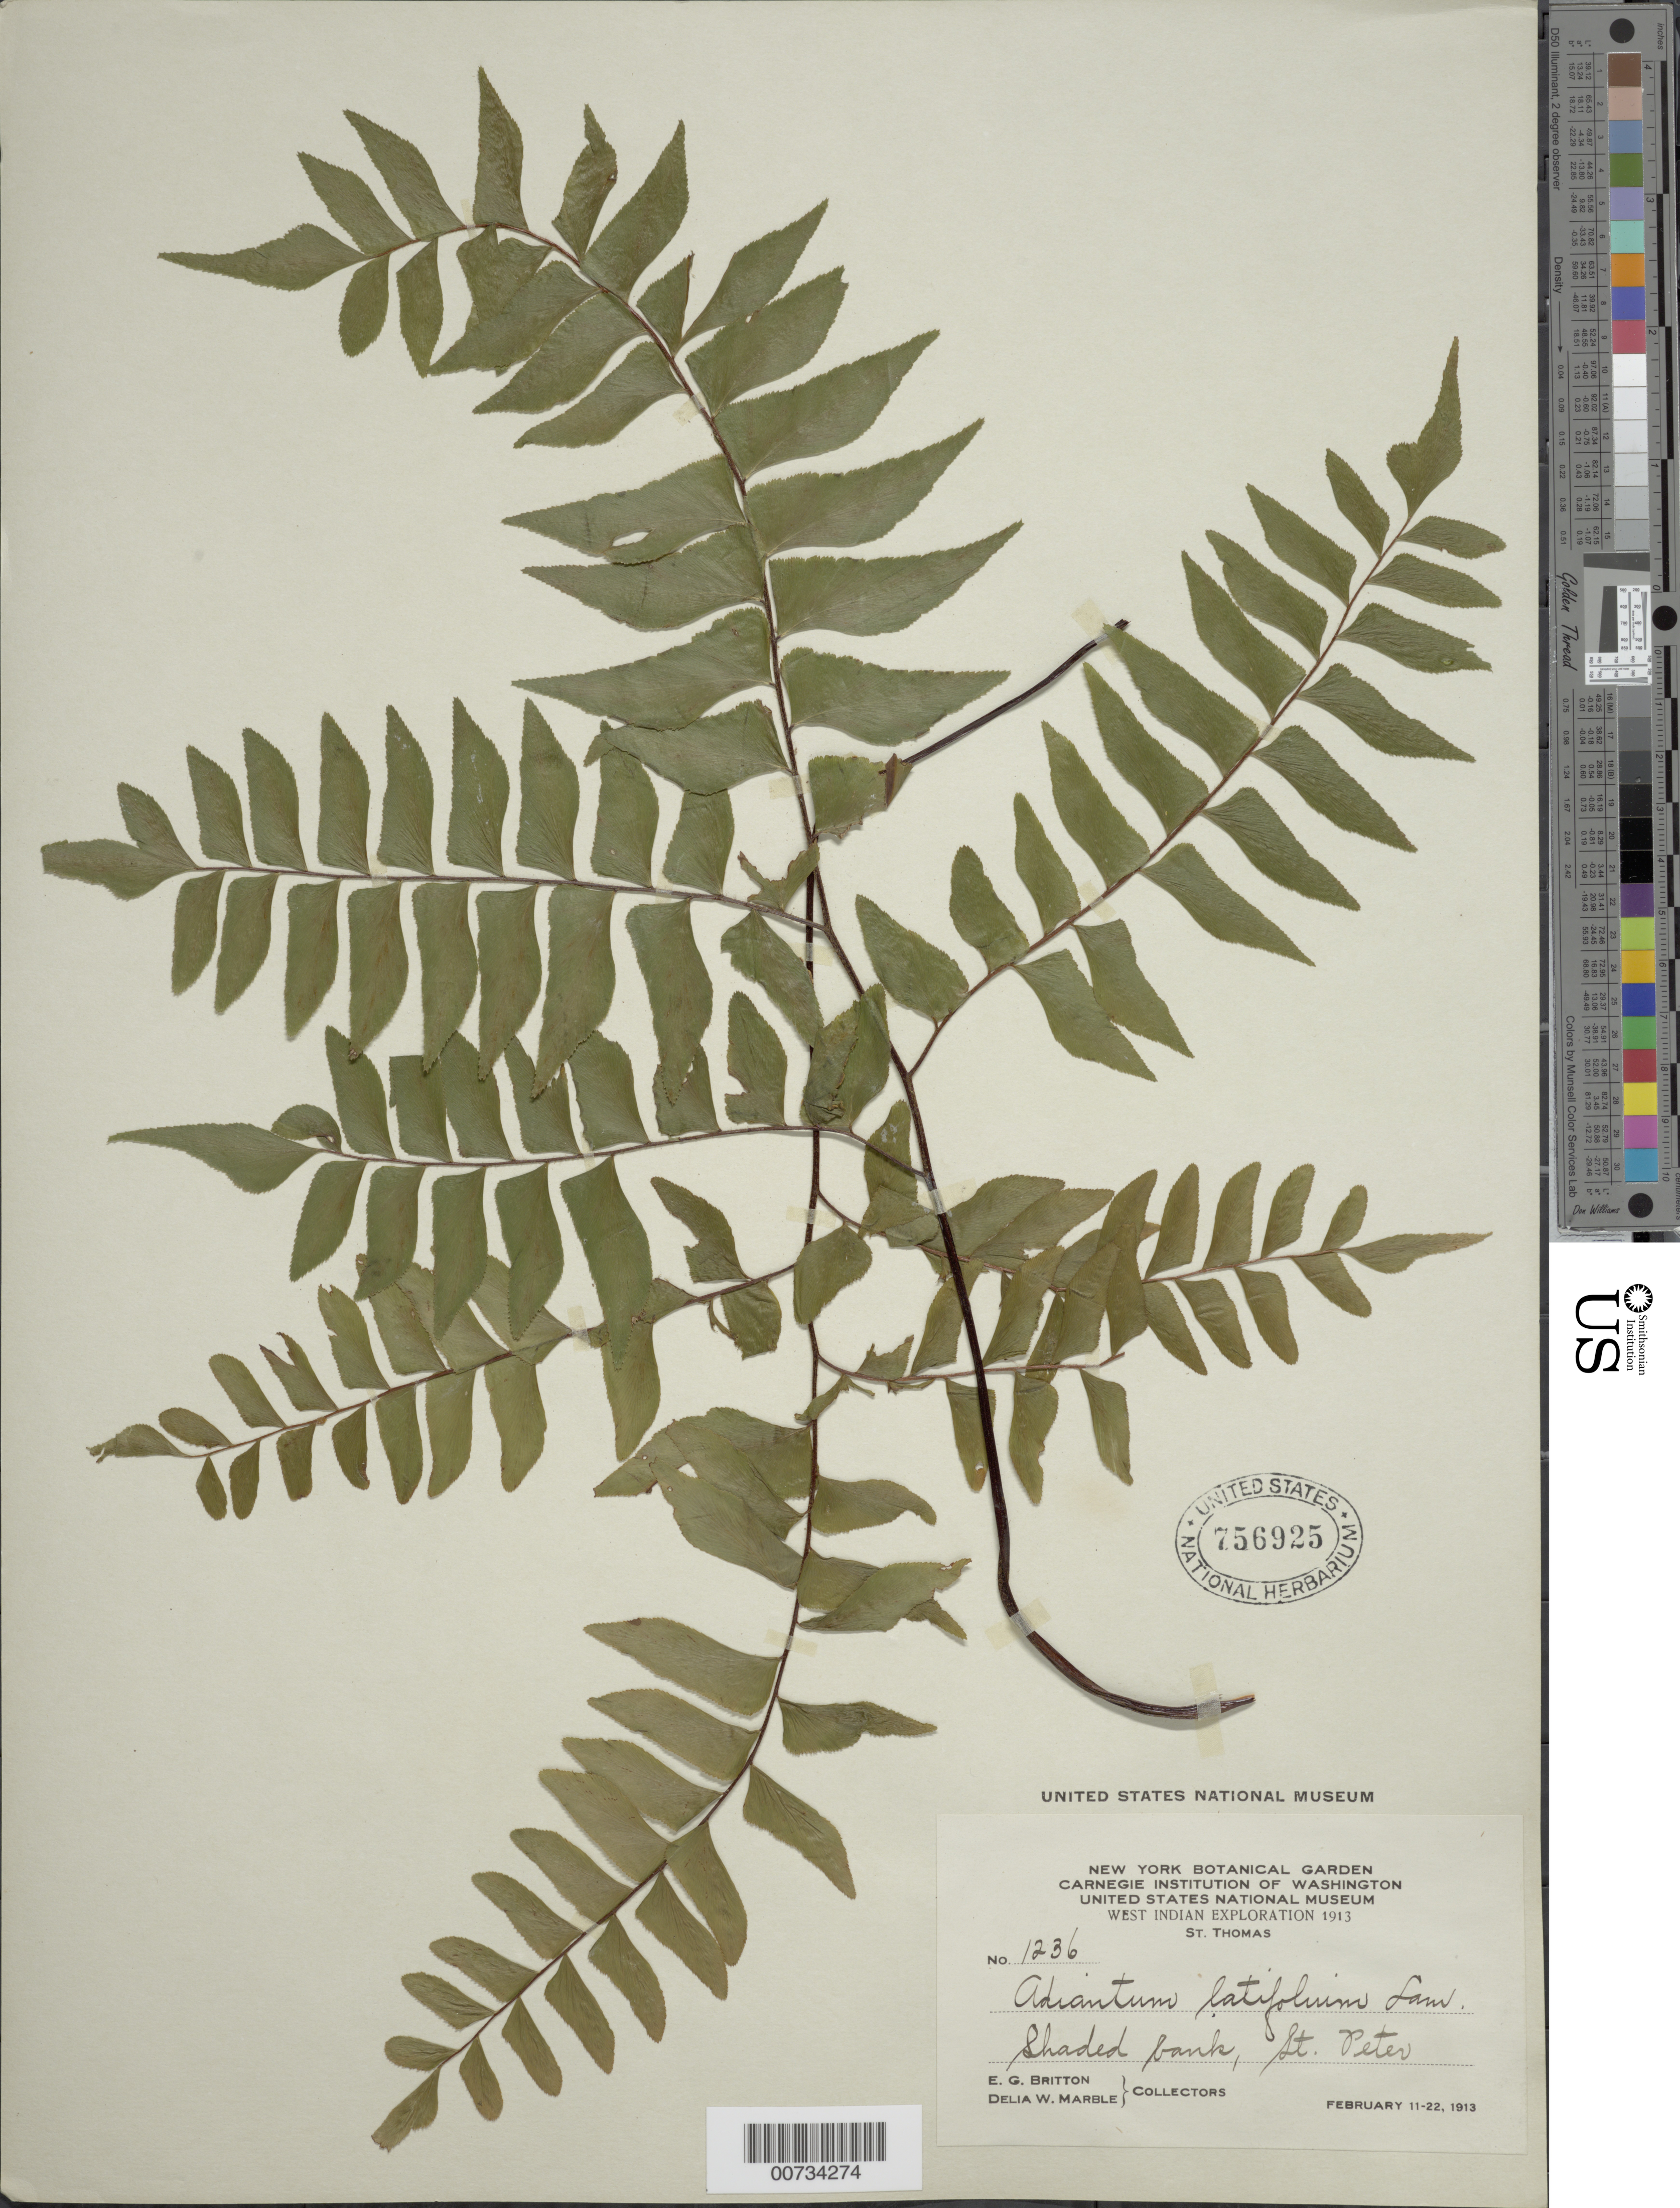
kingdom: Plantae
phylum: Tracheophyta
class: Polypodiopsida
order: Polypodiales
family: Pteridaceae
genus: Adiantum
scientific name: Adiantum latifolium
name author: Lam.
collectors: E. G. Britton & D. W. Marble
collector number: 1236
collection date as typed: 11 Feb 1913 to 22 Feb 1913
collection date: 1913-02-11/1913-02-22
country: U.S. Virgin Islands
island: St. Thomas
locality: St. Thomas; St. Peter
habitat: Shaded bank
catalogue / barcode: US 756925